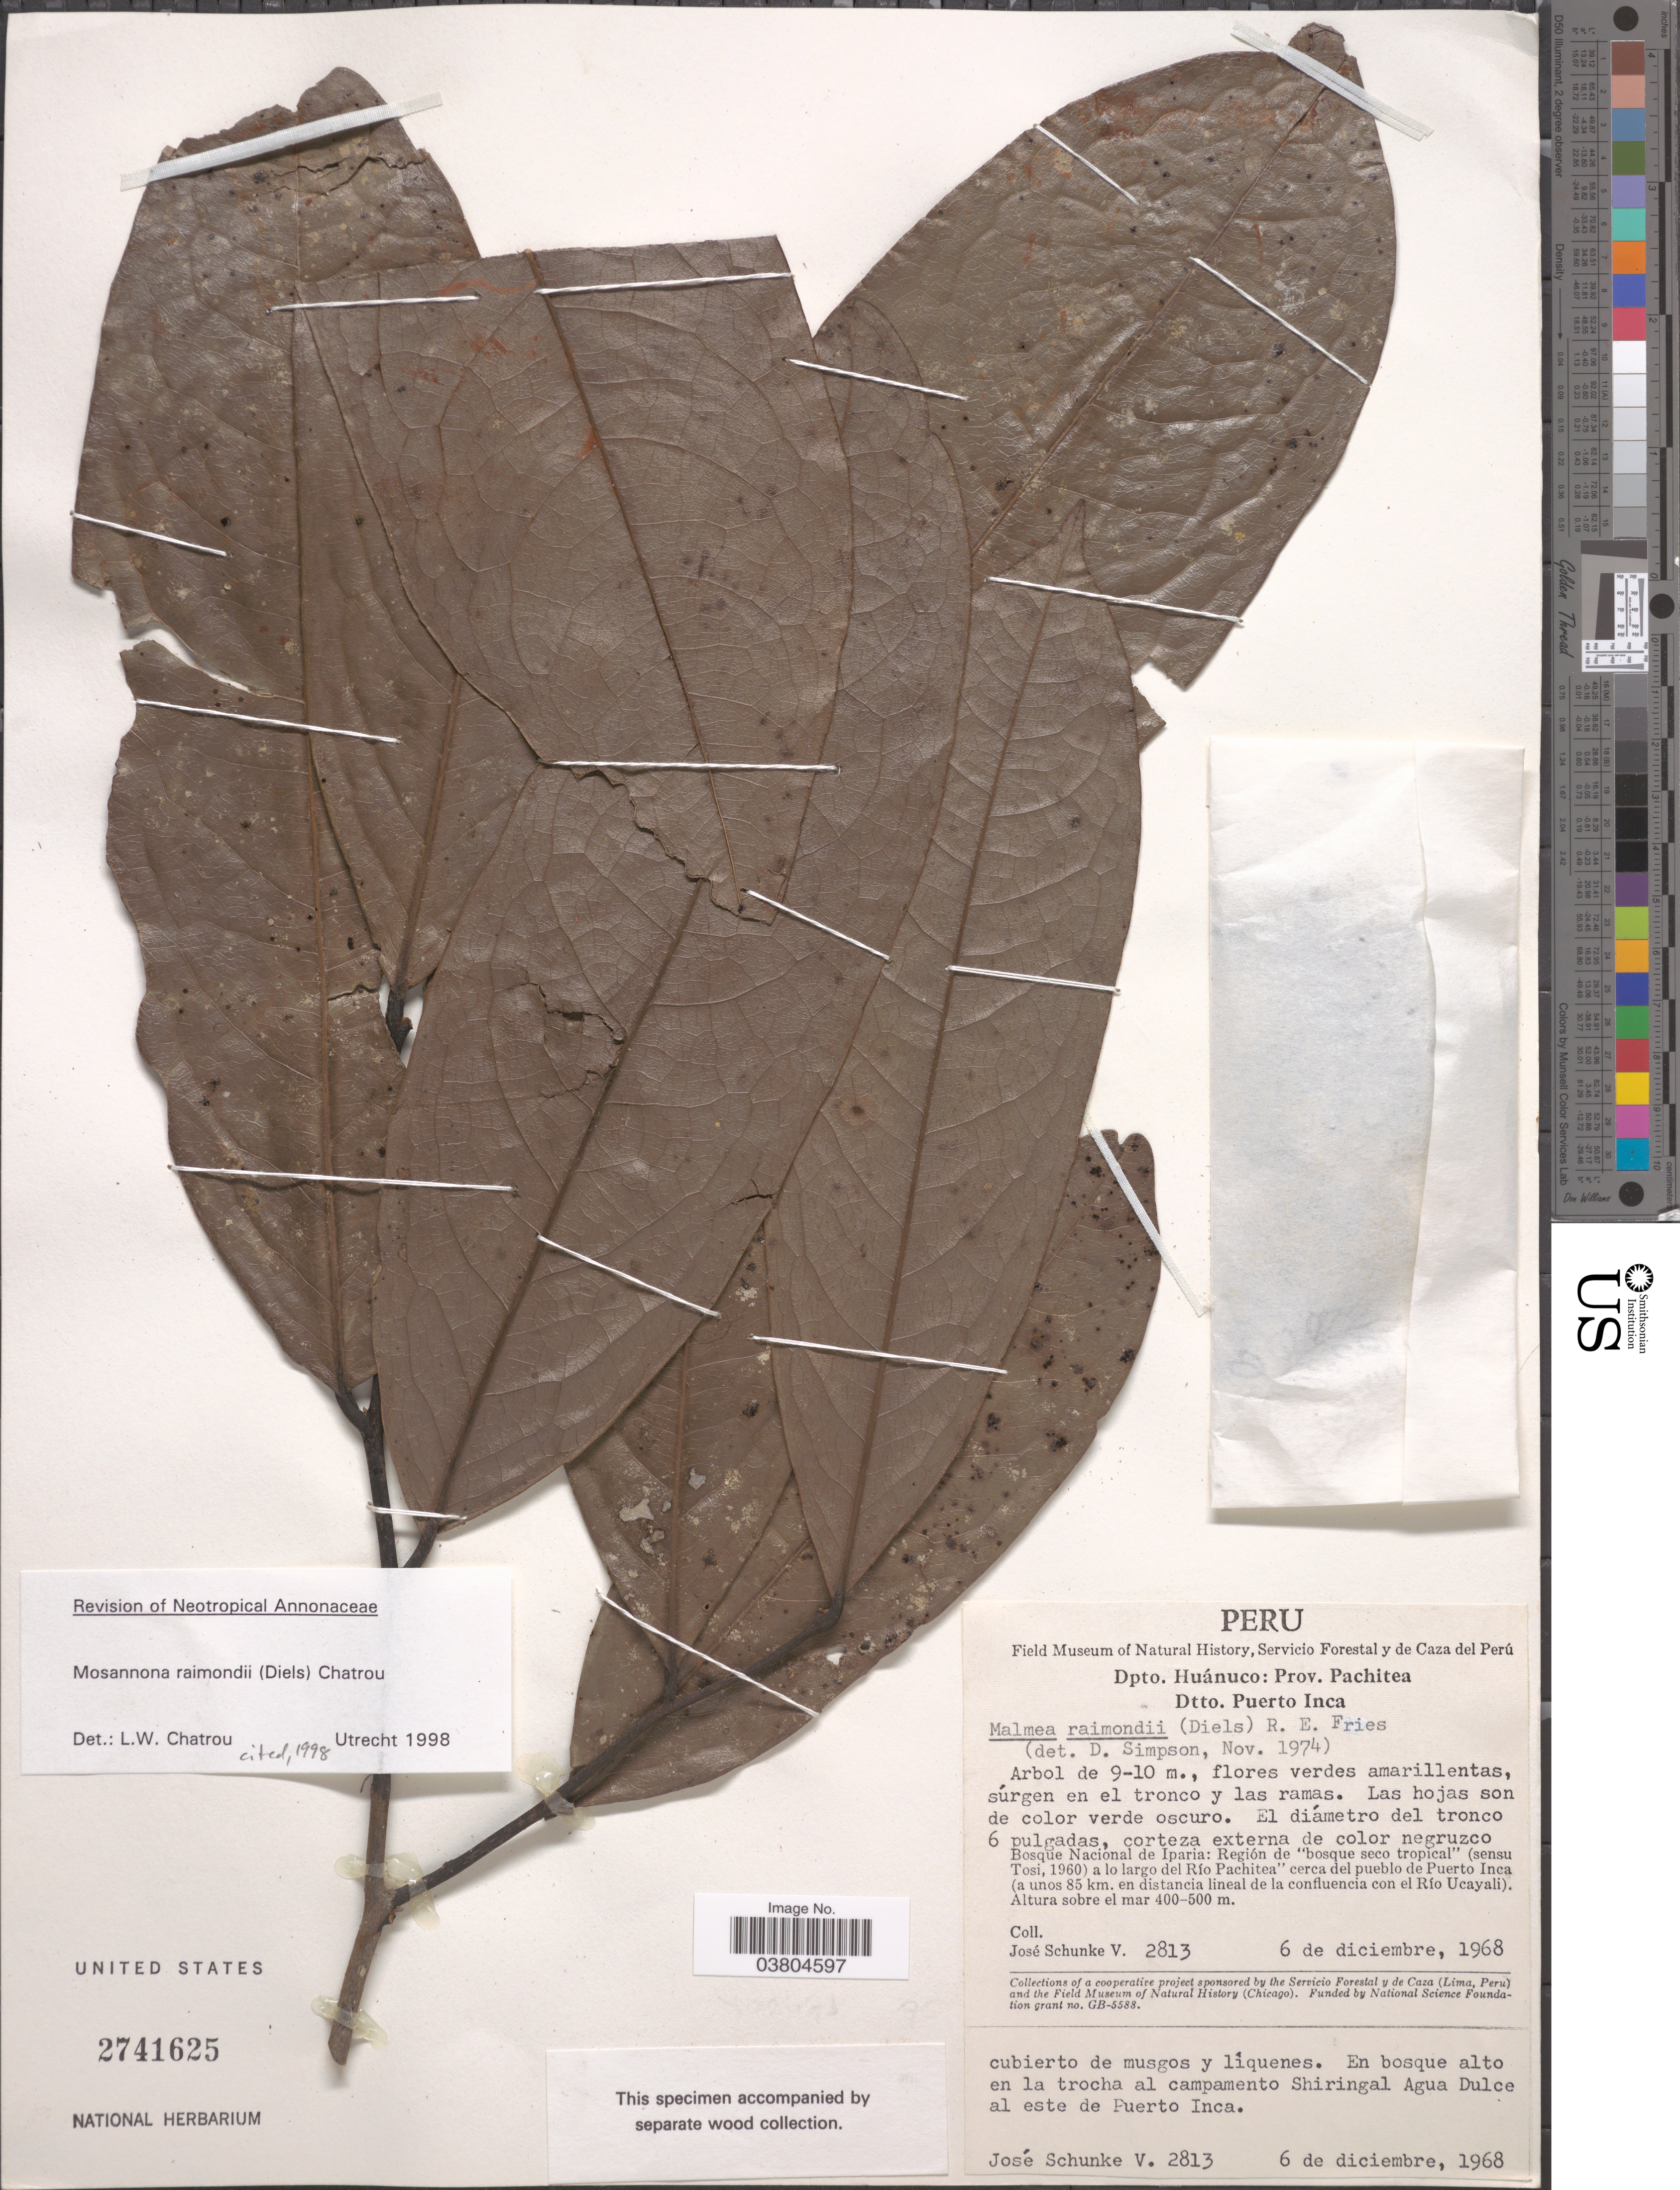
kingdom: Plantae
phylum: Tracheophyta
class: Magnoliopsida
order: Magnoliales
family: Annonaceae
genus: Mosannona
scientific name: Mosannona raimondii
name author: (Diels) Chatrou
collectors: J. Schunke Vigo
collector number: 2813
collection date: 1968-12-06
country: Peru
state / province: Huánuco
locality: Dpto. Huánuco: Prov. Pachitea. Dtto. Puerto Inca. En bosque alto en la trocha al campamento Shiringal Agua Dulce al este de Puerto Inca. Bosque Nacional de Iparía: Región de "bosque seco tropical" (sensu Tosi, 1960) a lo largo del Río Pachitea cerca del pueblo de Puerto Inca (a unos 85 km. en distancia lineal de la confluencia con el Río Ucayali).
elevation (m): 400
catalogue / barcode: US 2741625